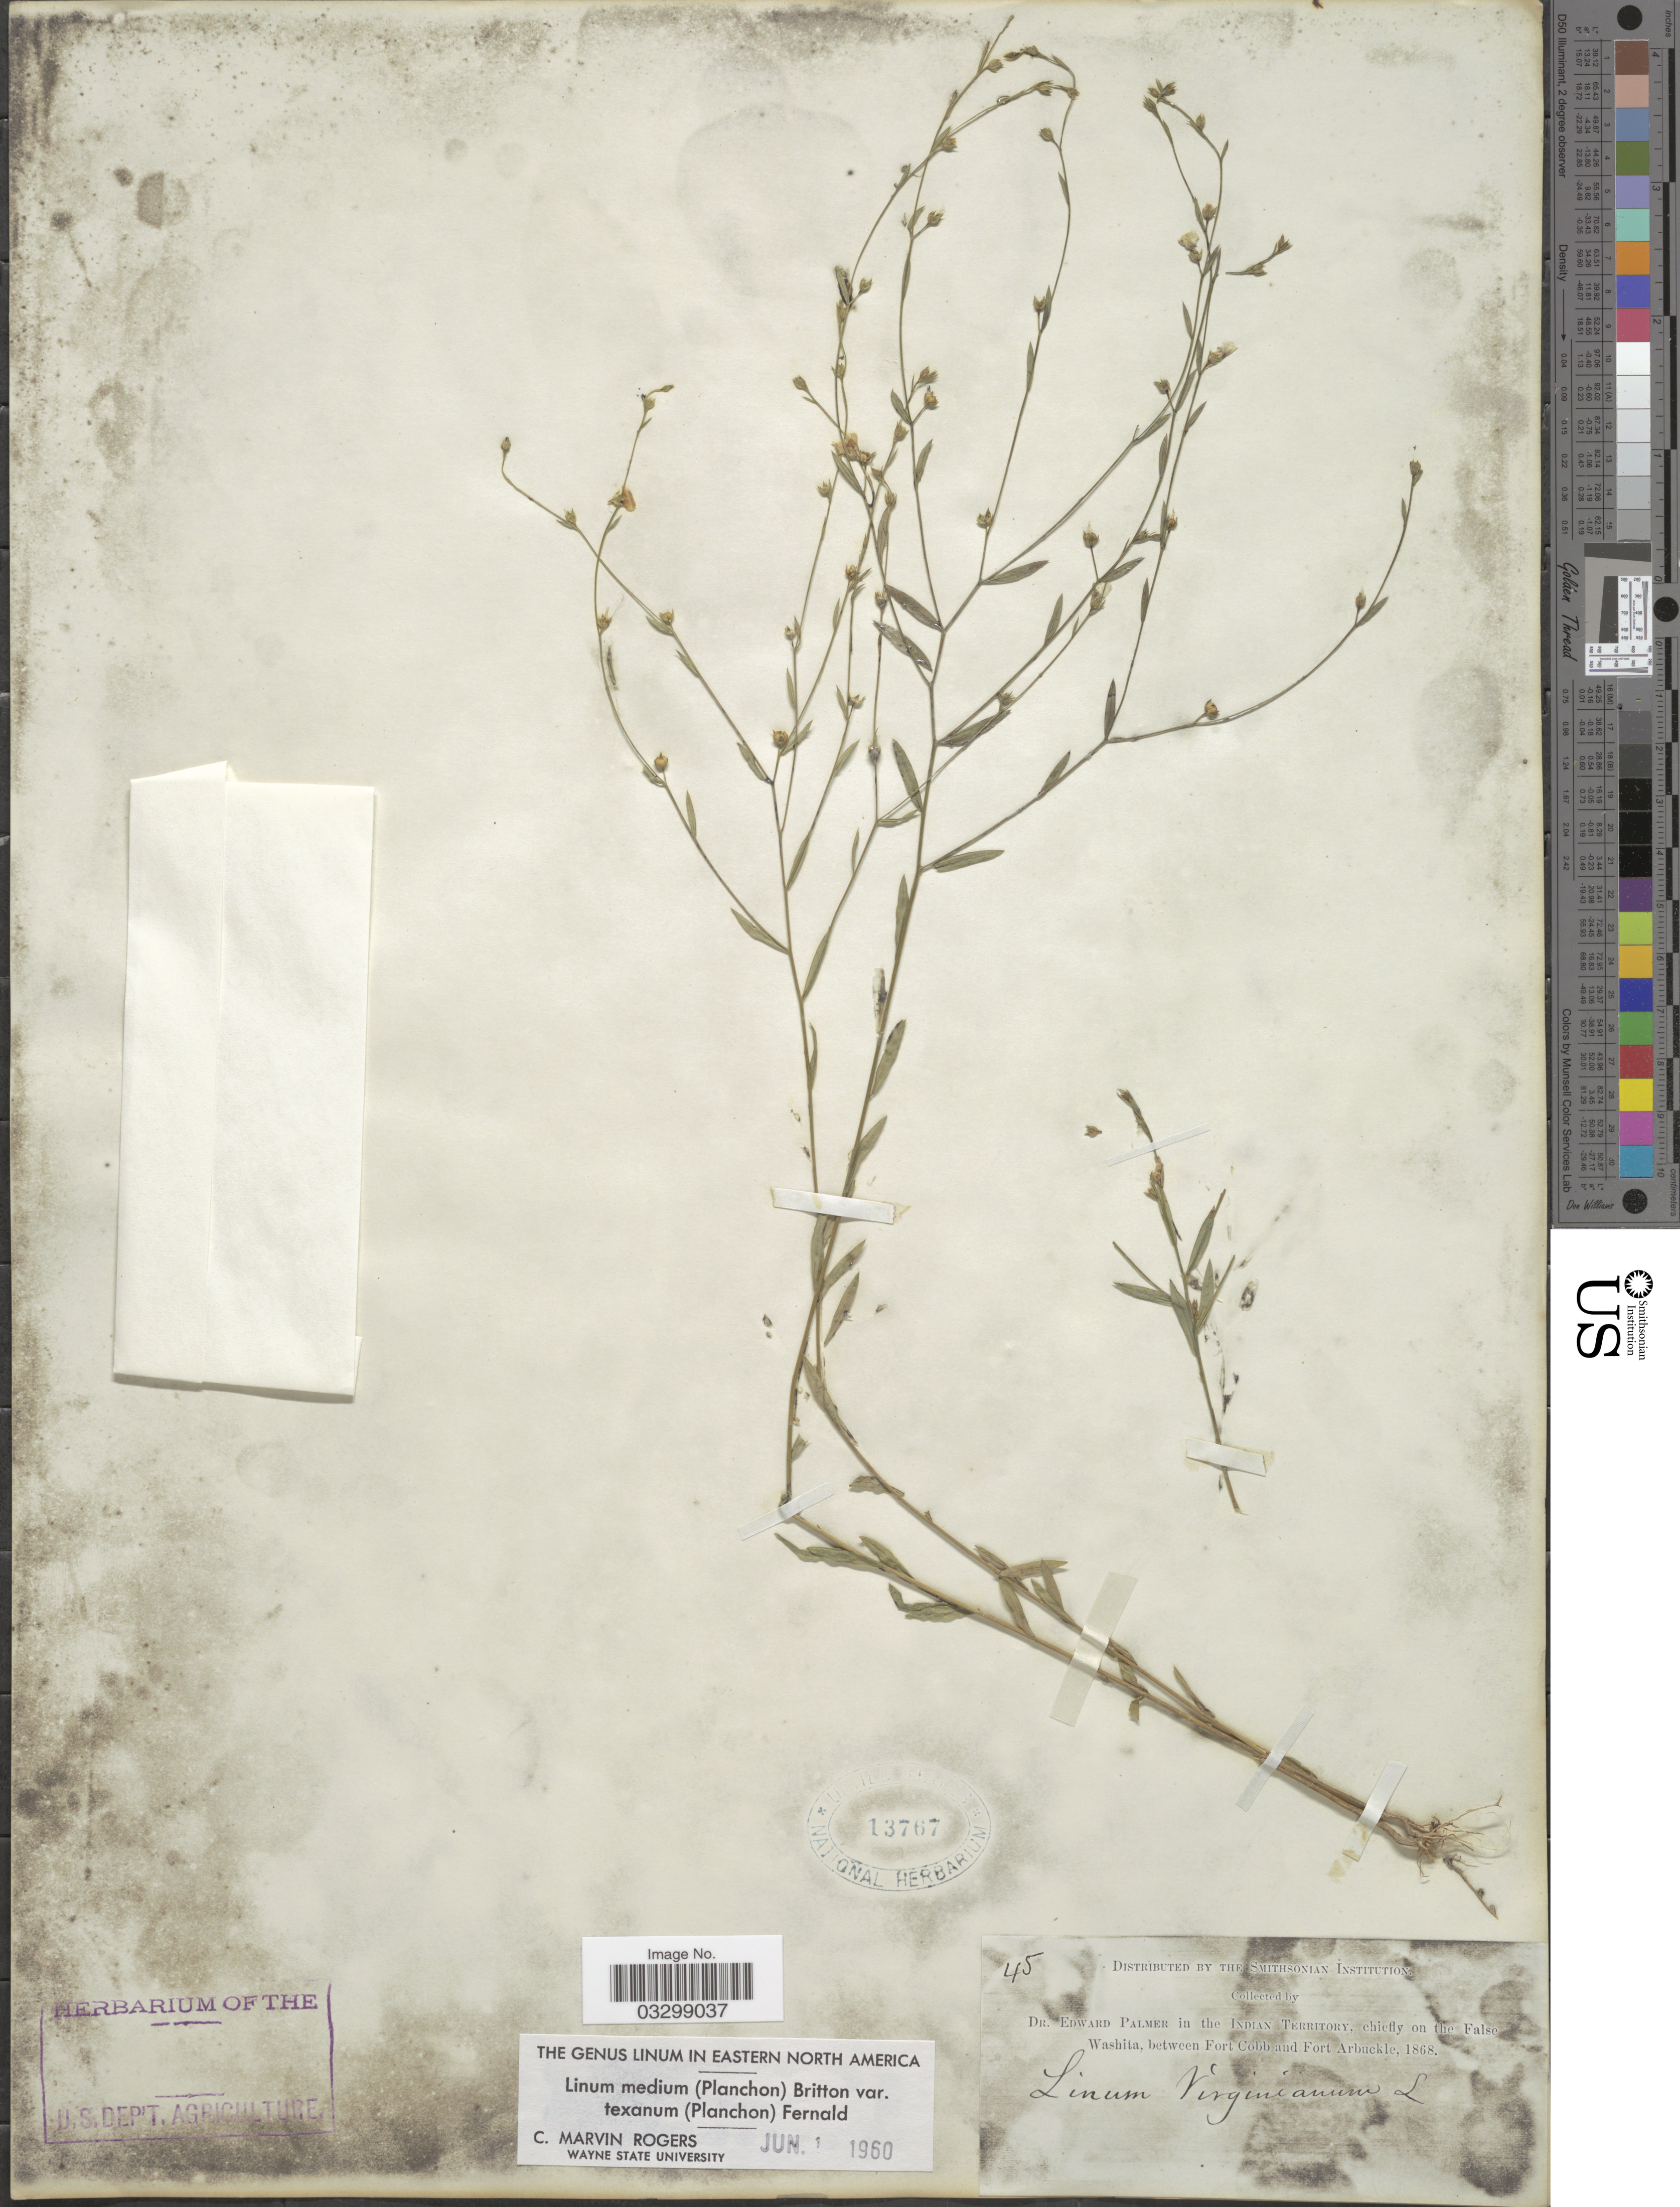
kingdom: Plantae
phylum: Tracheophyta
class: Magnoliopsida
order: Malpighiales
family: Linaceae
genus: Linum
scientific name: Linum medium var. texanum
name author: (Planch.) Fernald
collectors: E. Palmer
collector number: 45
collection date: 1868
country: United States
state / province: Oklahoma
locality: Indian Territory, chiefly on the False Washita, between Fort Cobb and Fort Arbuckle.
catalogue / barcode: US 13767